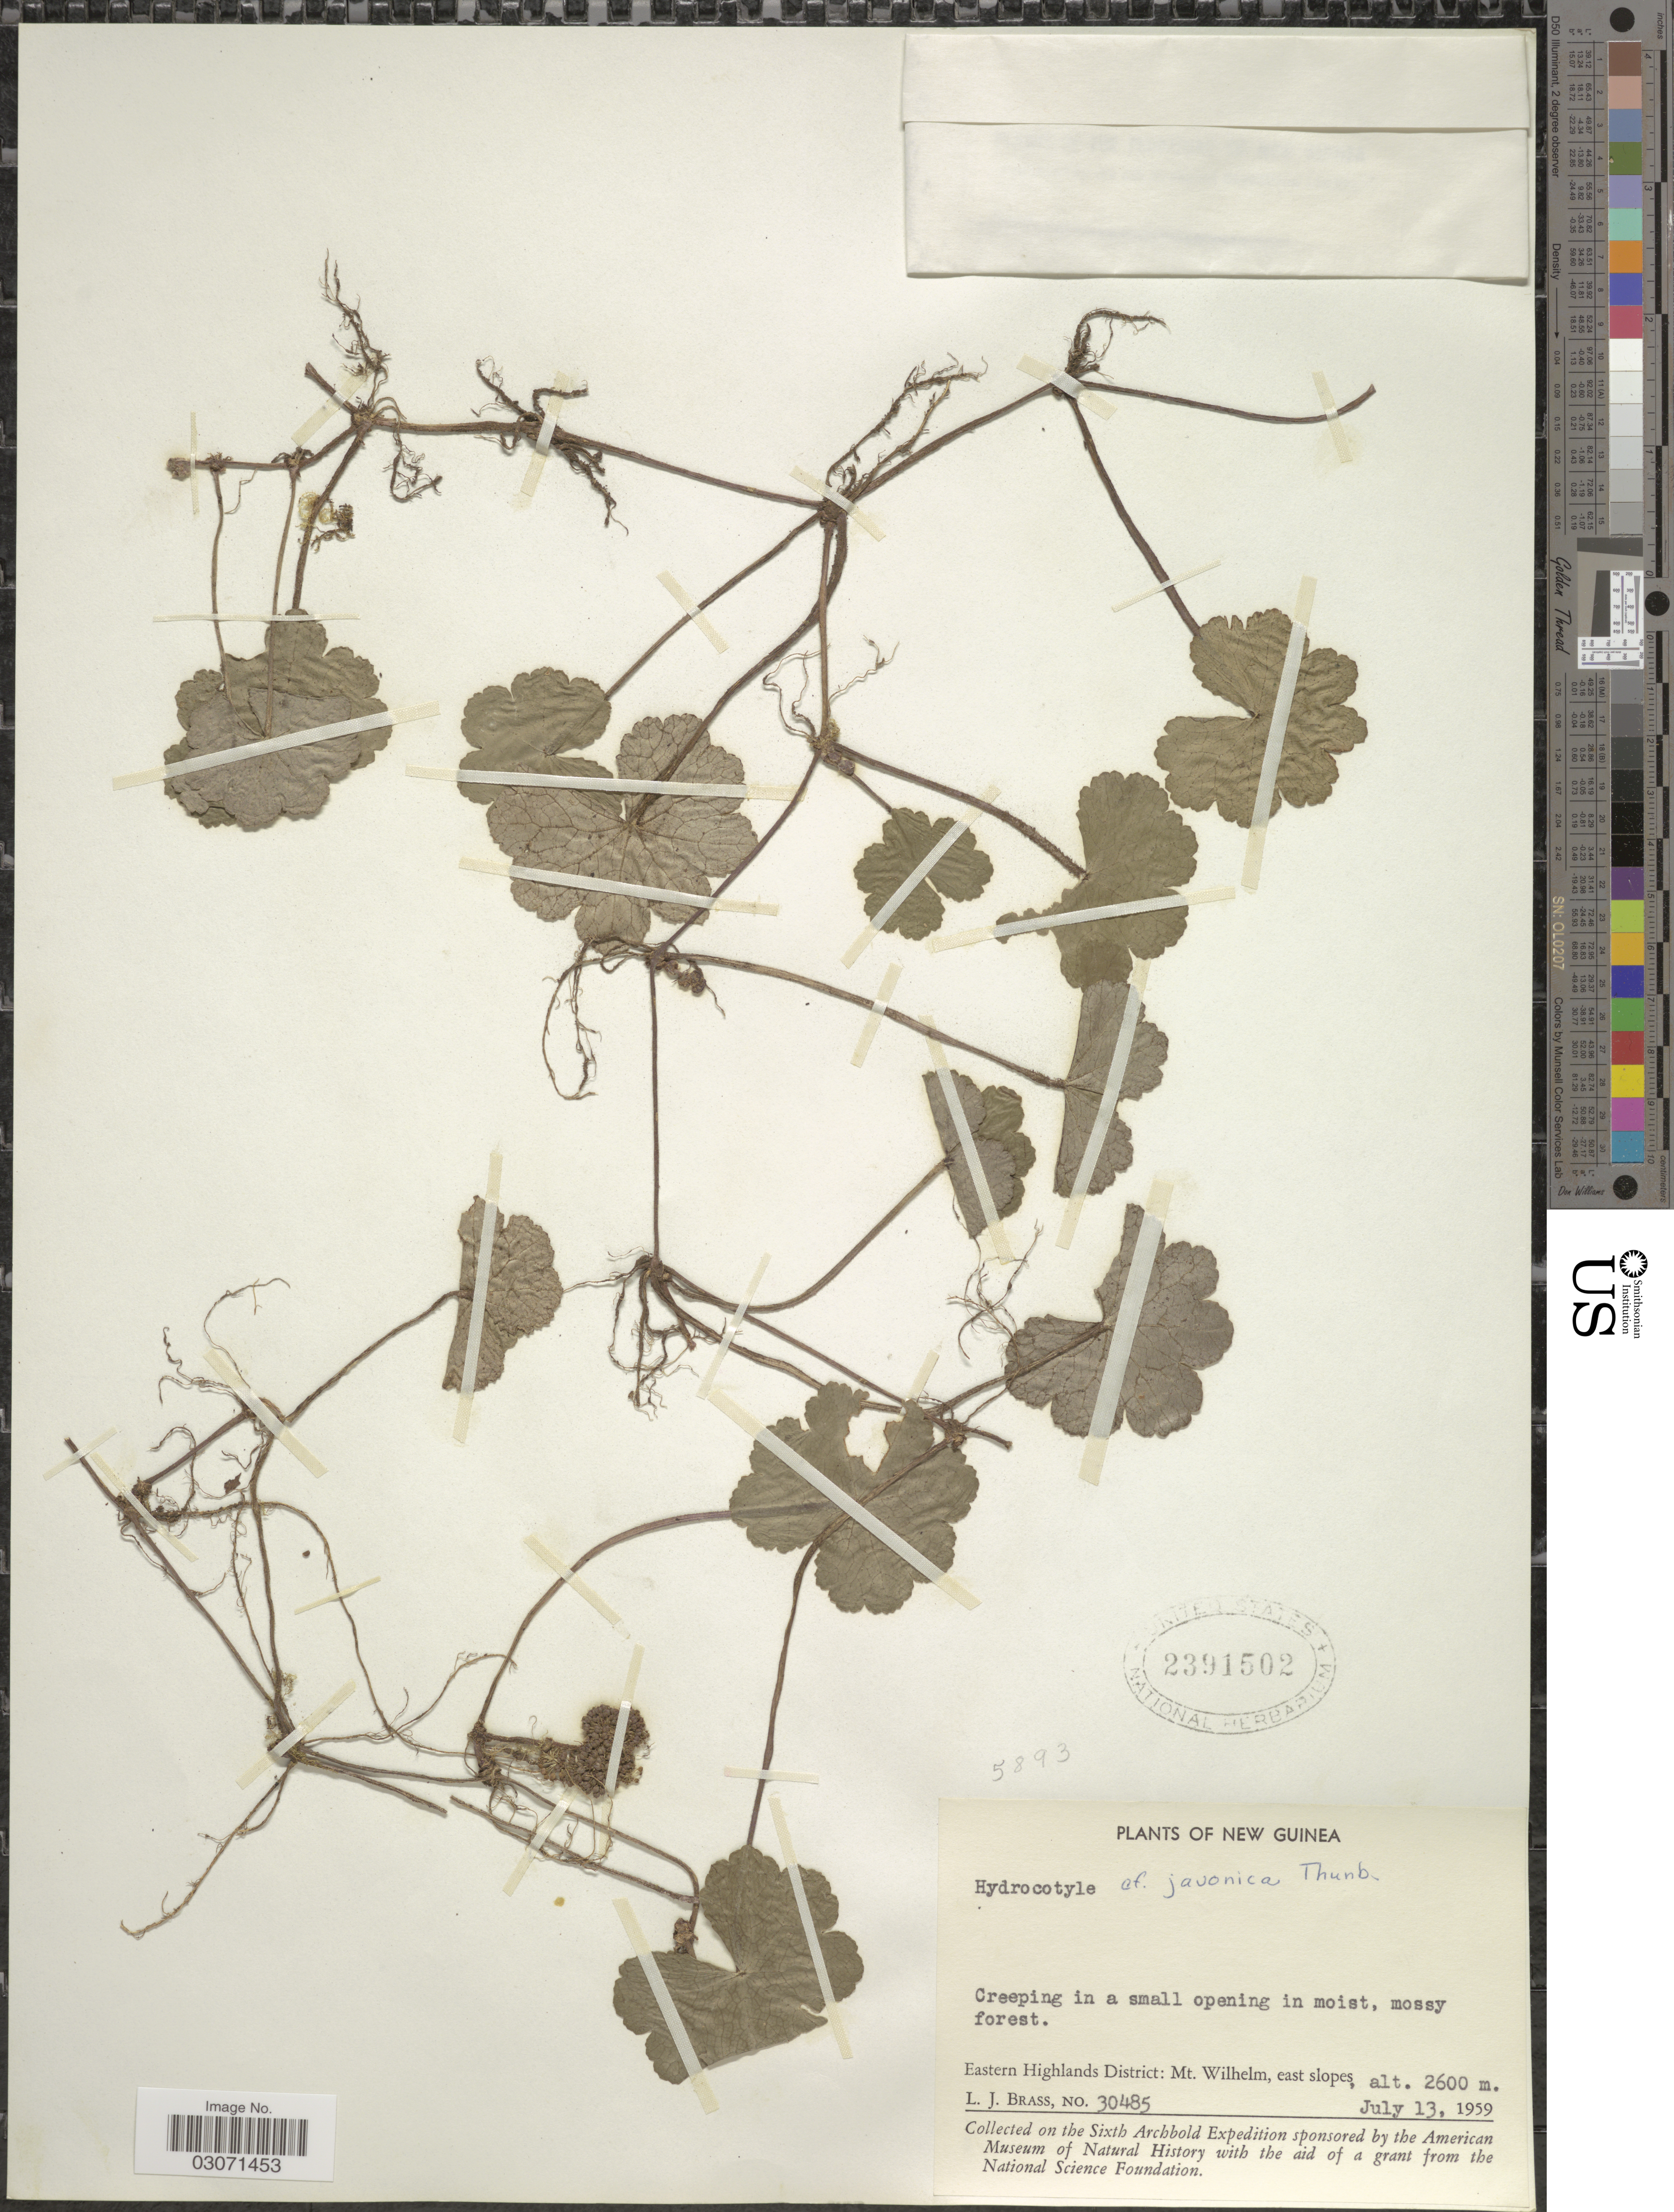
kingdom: Plantae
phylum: Tracheophyta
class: Magnoliopsida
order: Apiales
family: Araliaceae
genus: Hydrocotyle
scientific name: Hydrocotyle javanica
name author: Thunb.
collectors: L. J. Brass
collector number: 30485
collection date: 1959-07-13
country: Papua New Guinea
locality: New Guinea. Eastern Highlands District: Mt. Wilhelm, east slopes.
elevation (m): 2600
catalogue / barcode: US 2391502